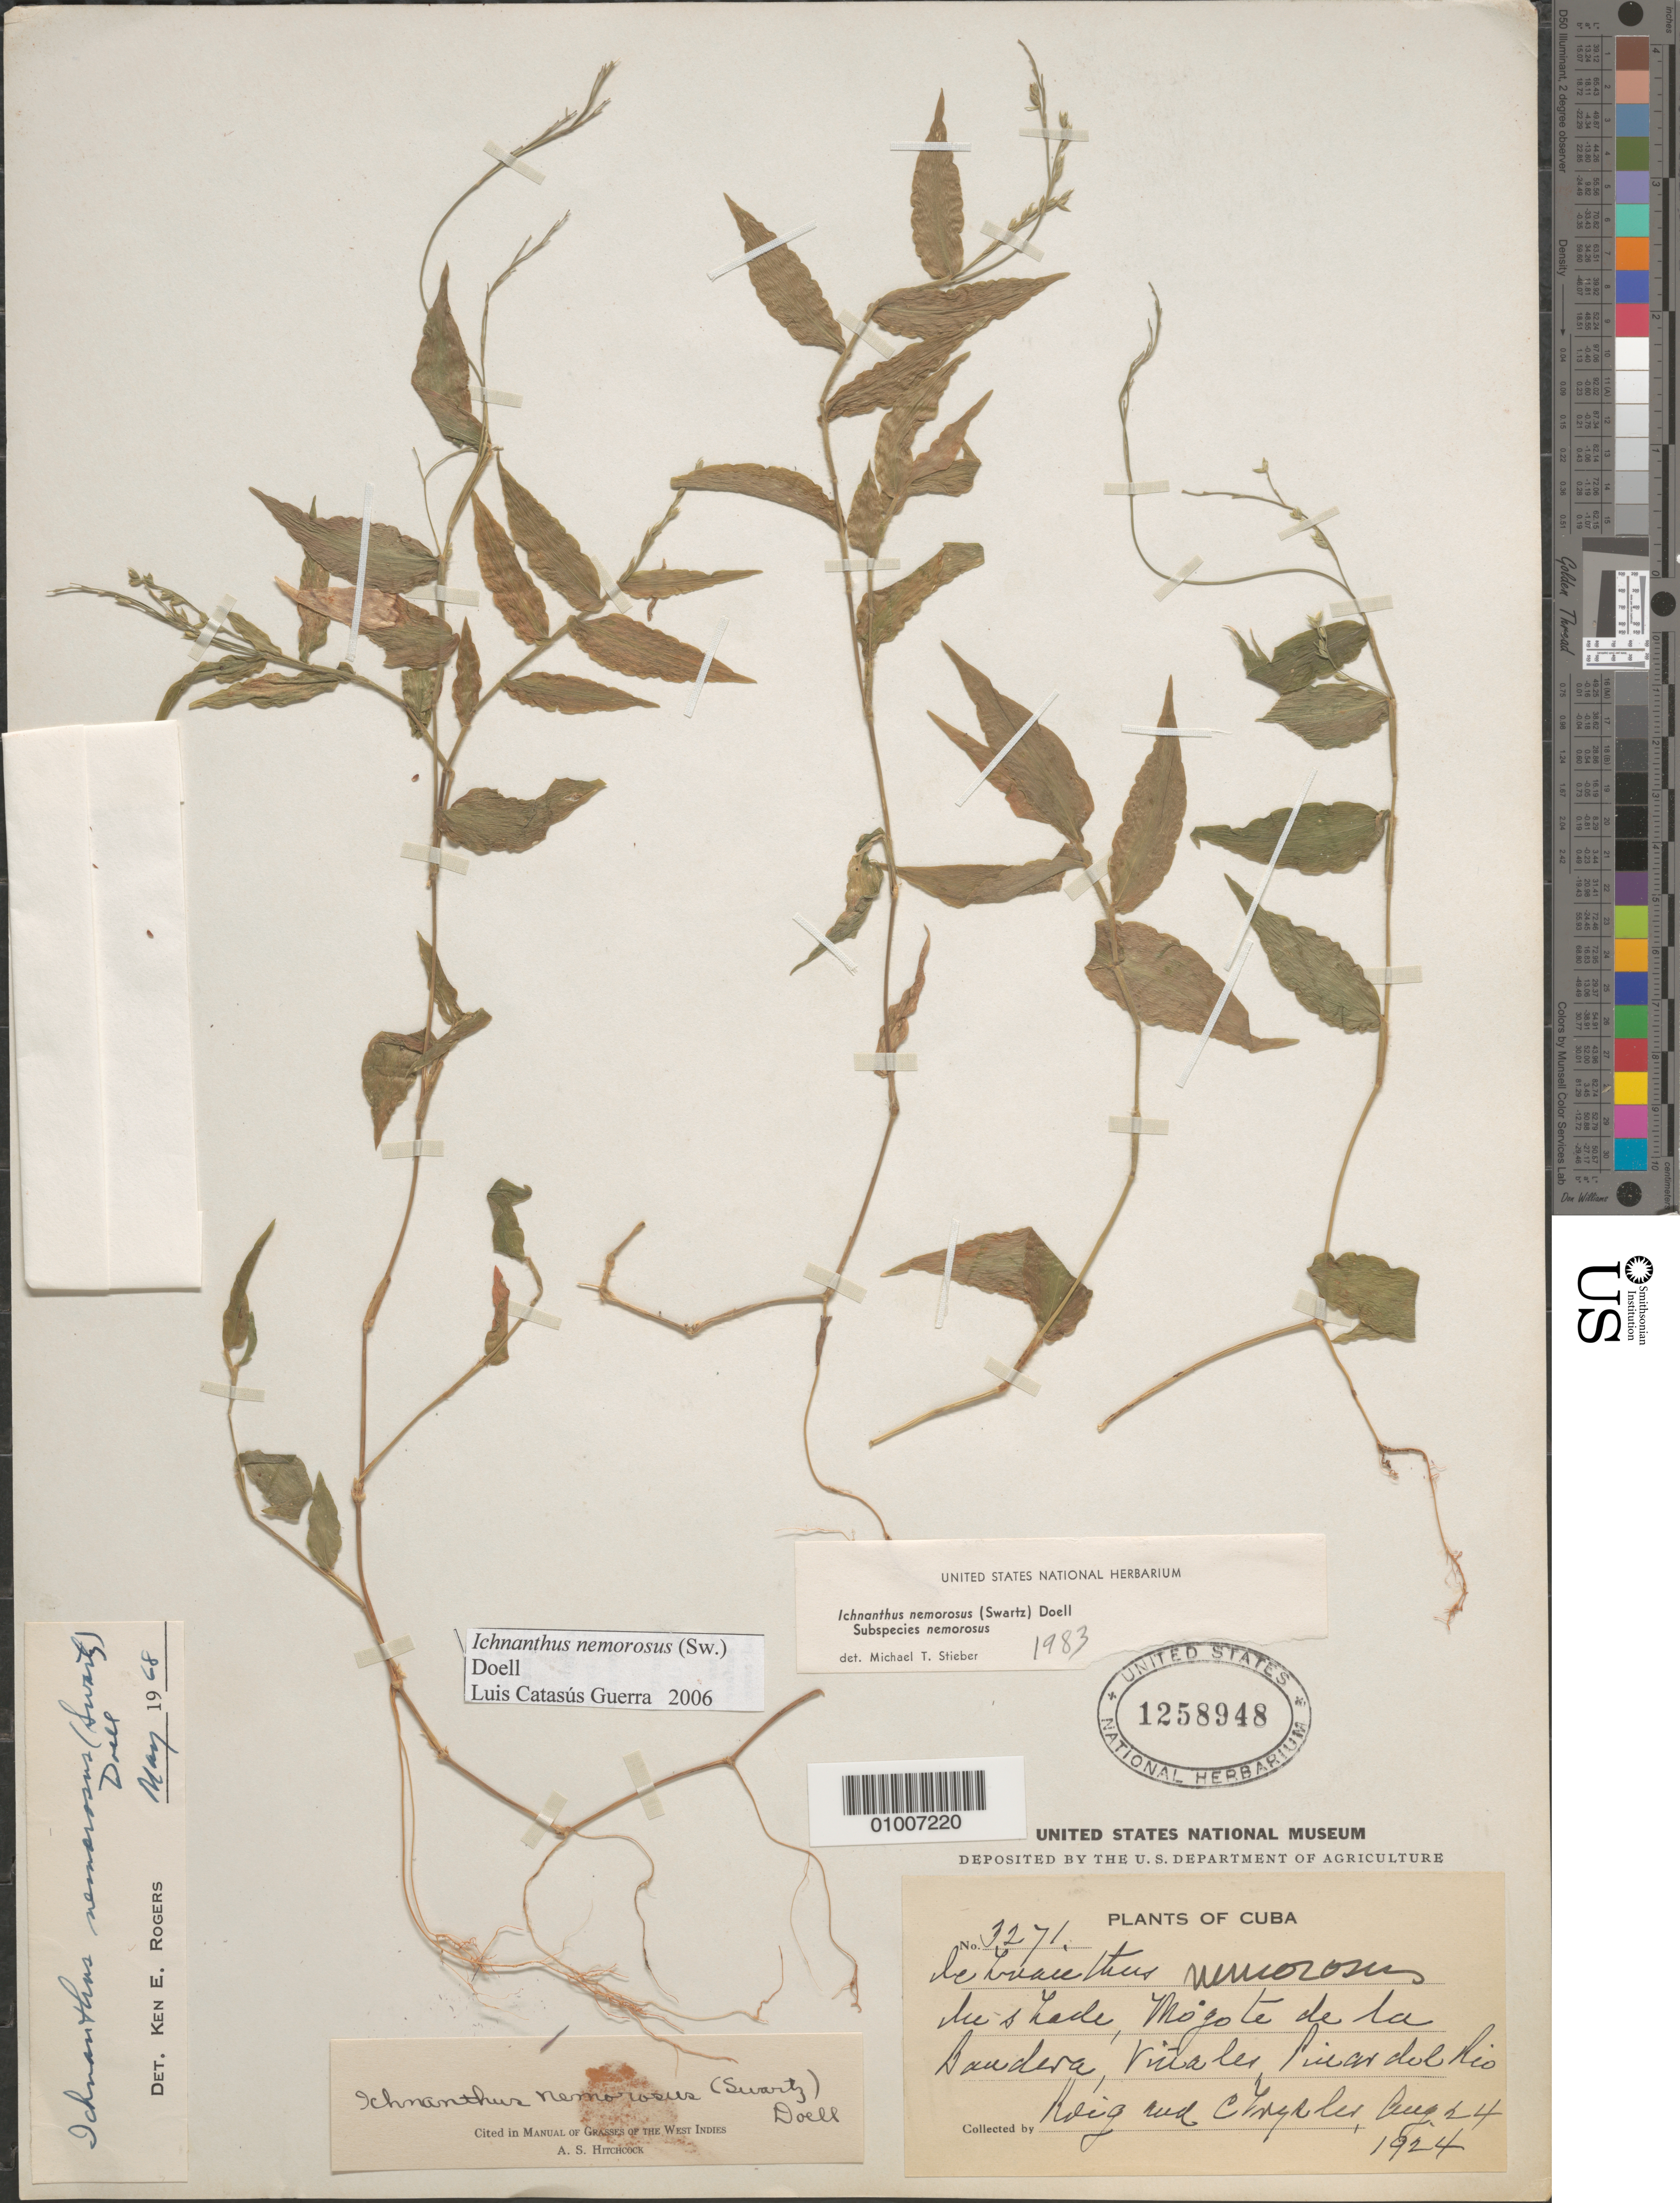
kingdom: Plantae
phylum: Tracheophyta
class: Liliopsida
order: Poales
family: Poaceae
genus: Ichnanthus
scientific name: Ichnanthus nemorosus var. nemorosus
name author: (Sw.) Döll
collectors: J. Roig & M. A. Chrysler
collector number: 3271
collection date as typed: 24 Aug 1924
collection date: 1924-08-24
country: Cuba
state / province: Pinar del Rio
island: Cuba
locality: Mojo le de la Baudere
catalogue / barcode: US 1258948